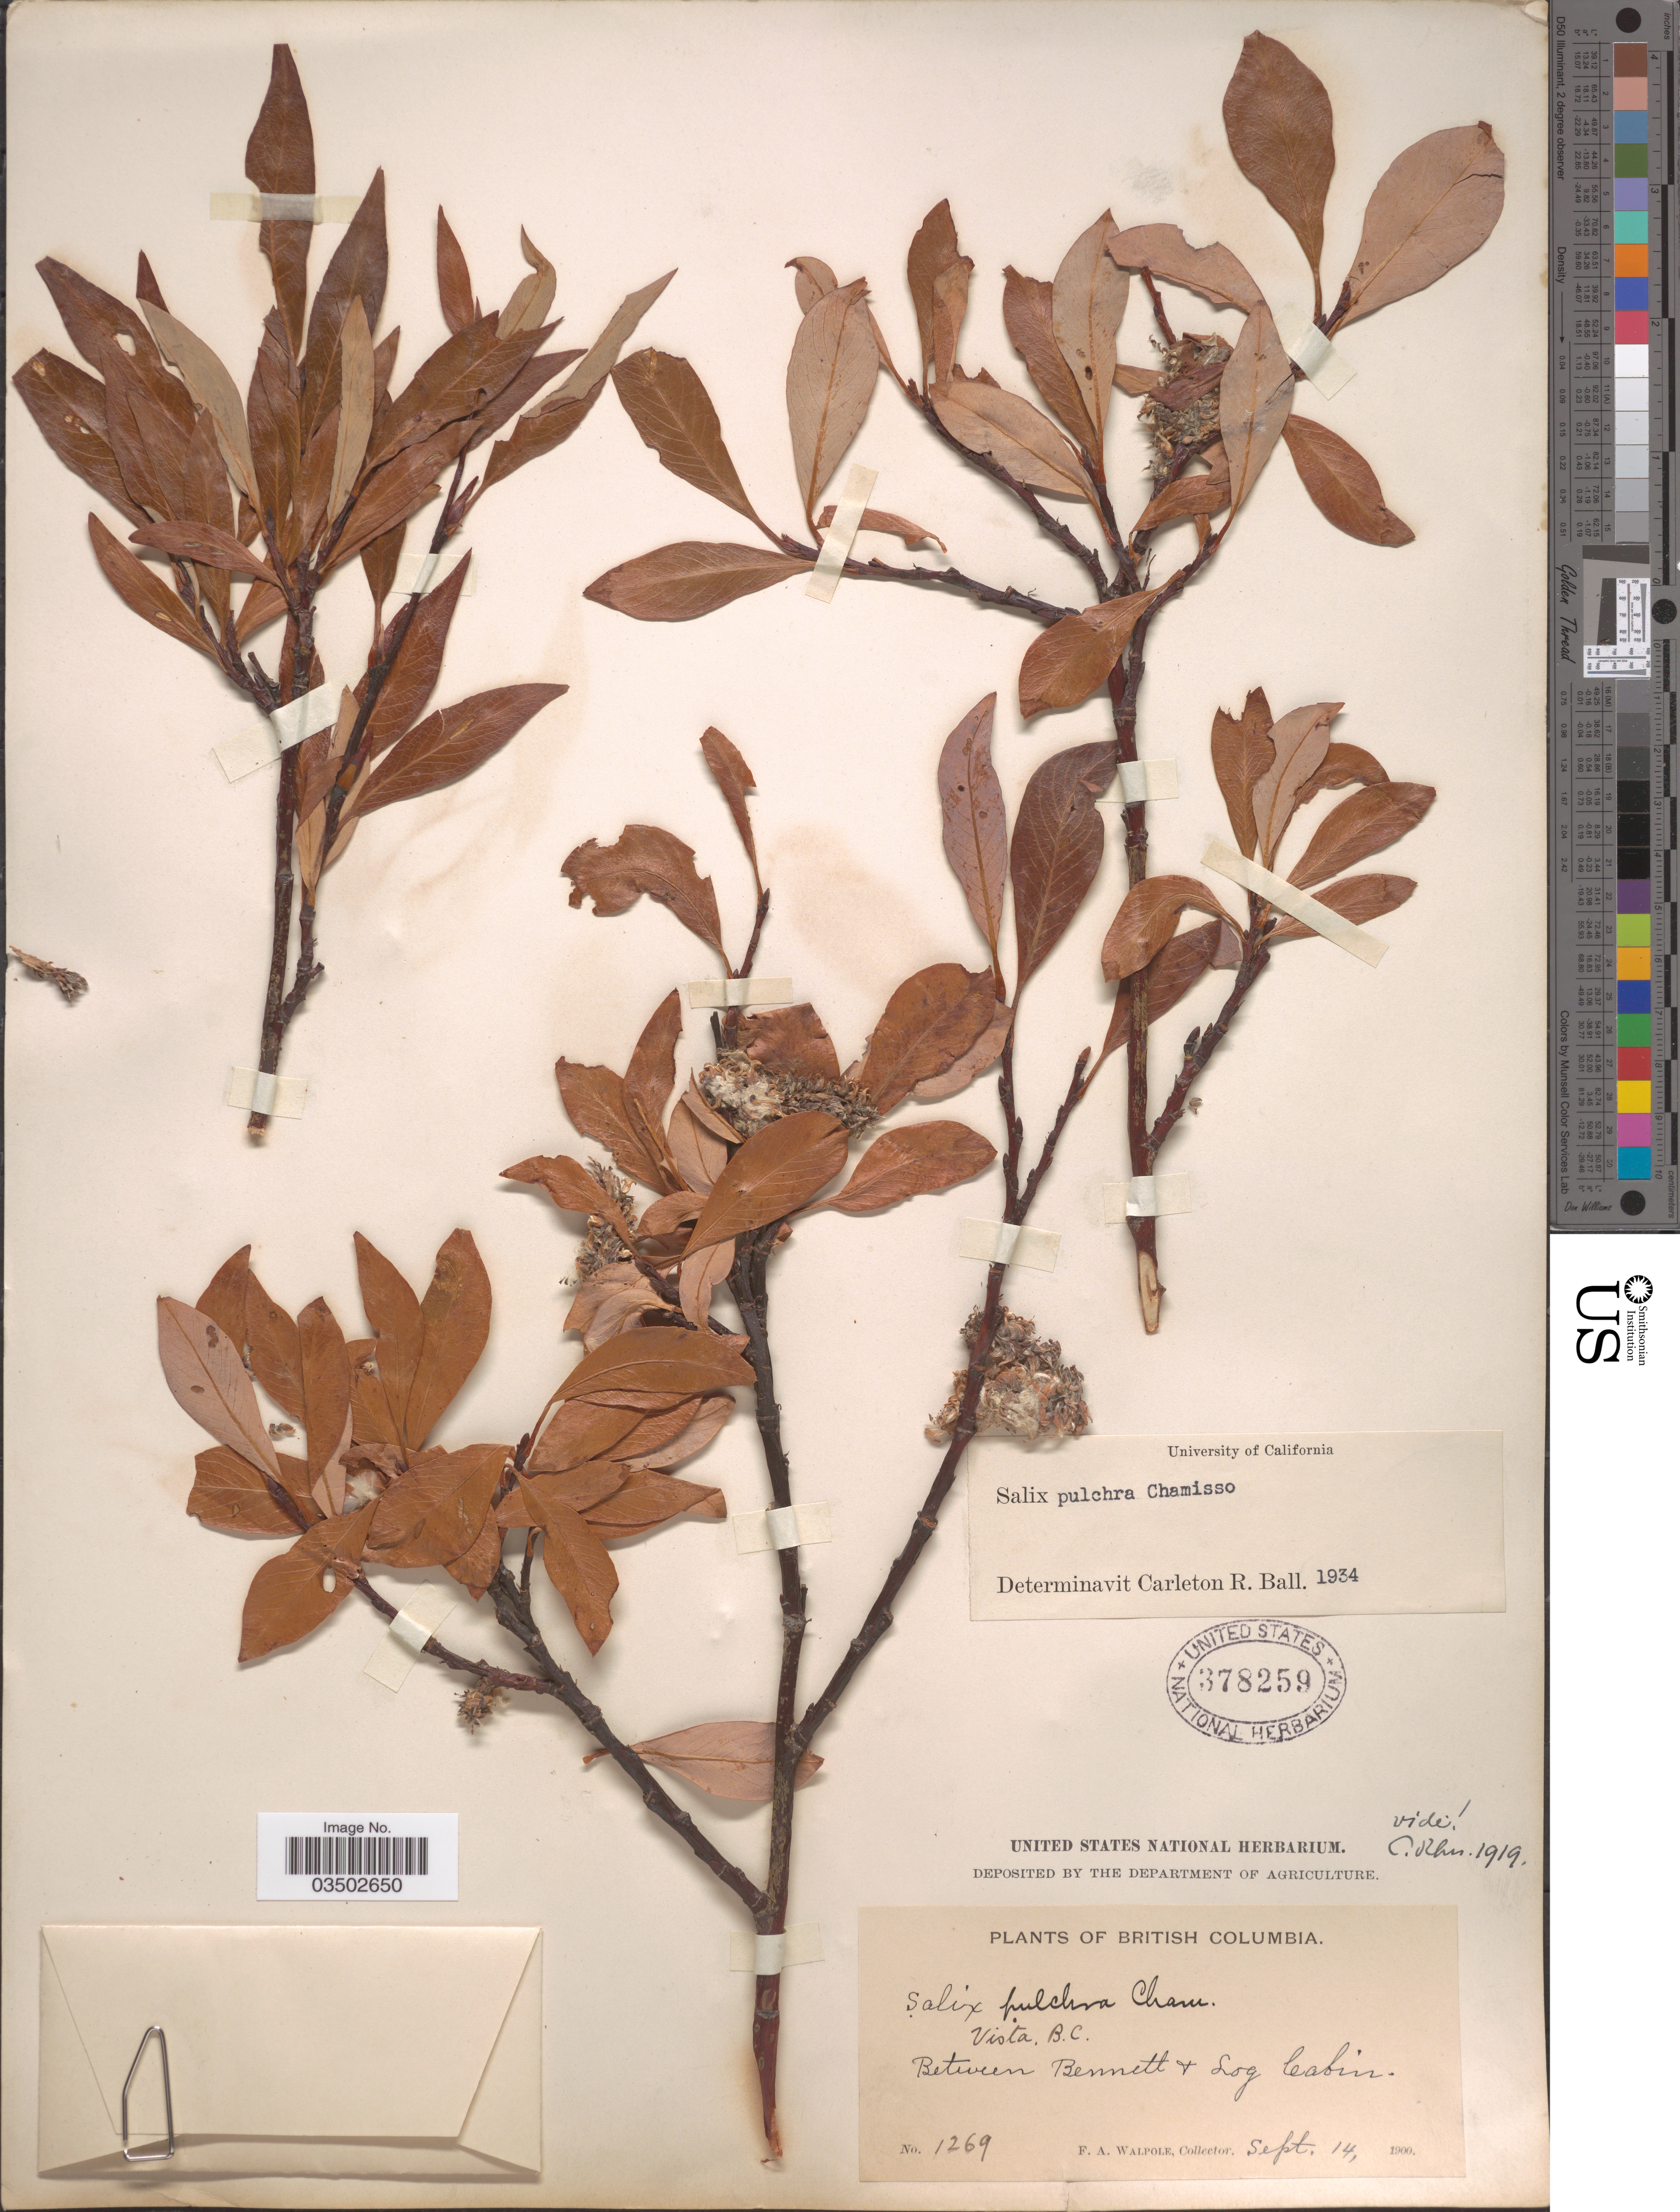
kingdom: Plantae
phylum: Tracheophyta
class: Magnoliopsida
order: Malpighiales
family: Salicaceae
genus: Salix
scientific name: Salix pulchra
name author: Cham.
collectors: F. Walpole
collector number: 1269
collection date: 1900-09-14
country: Canada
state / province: British Columbia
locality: Vista. Between Bennett & Log Cabin.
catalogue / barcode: US 378259